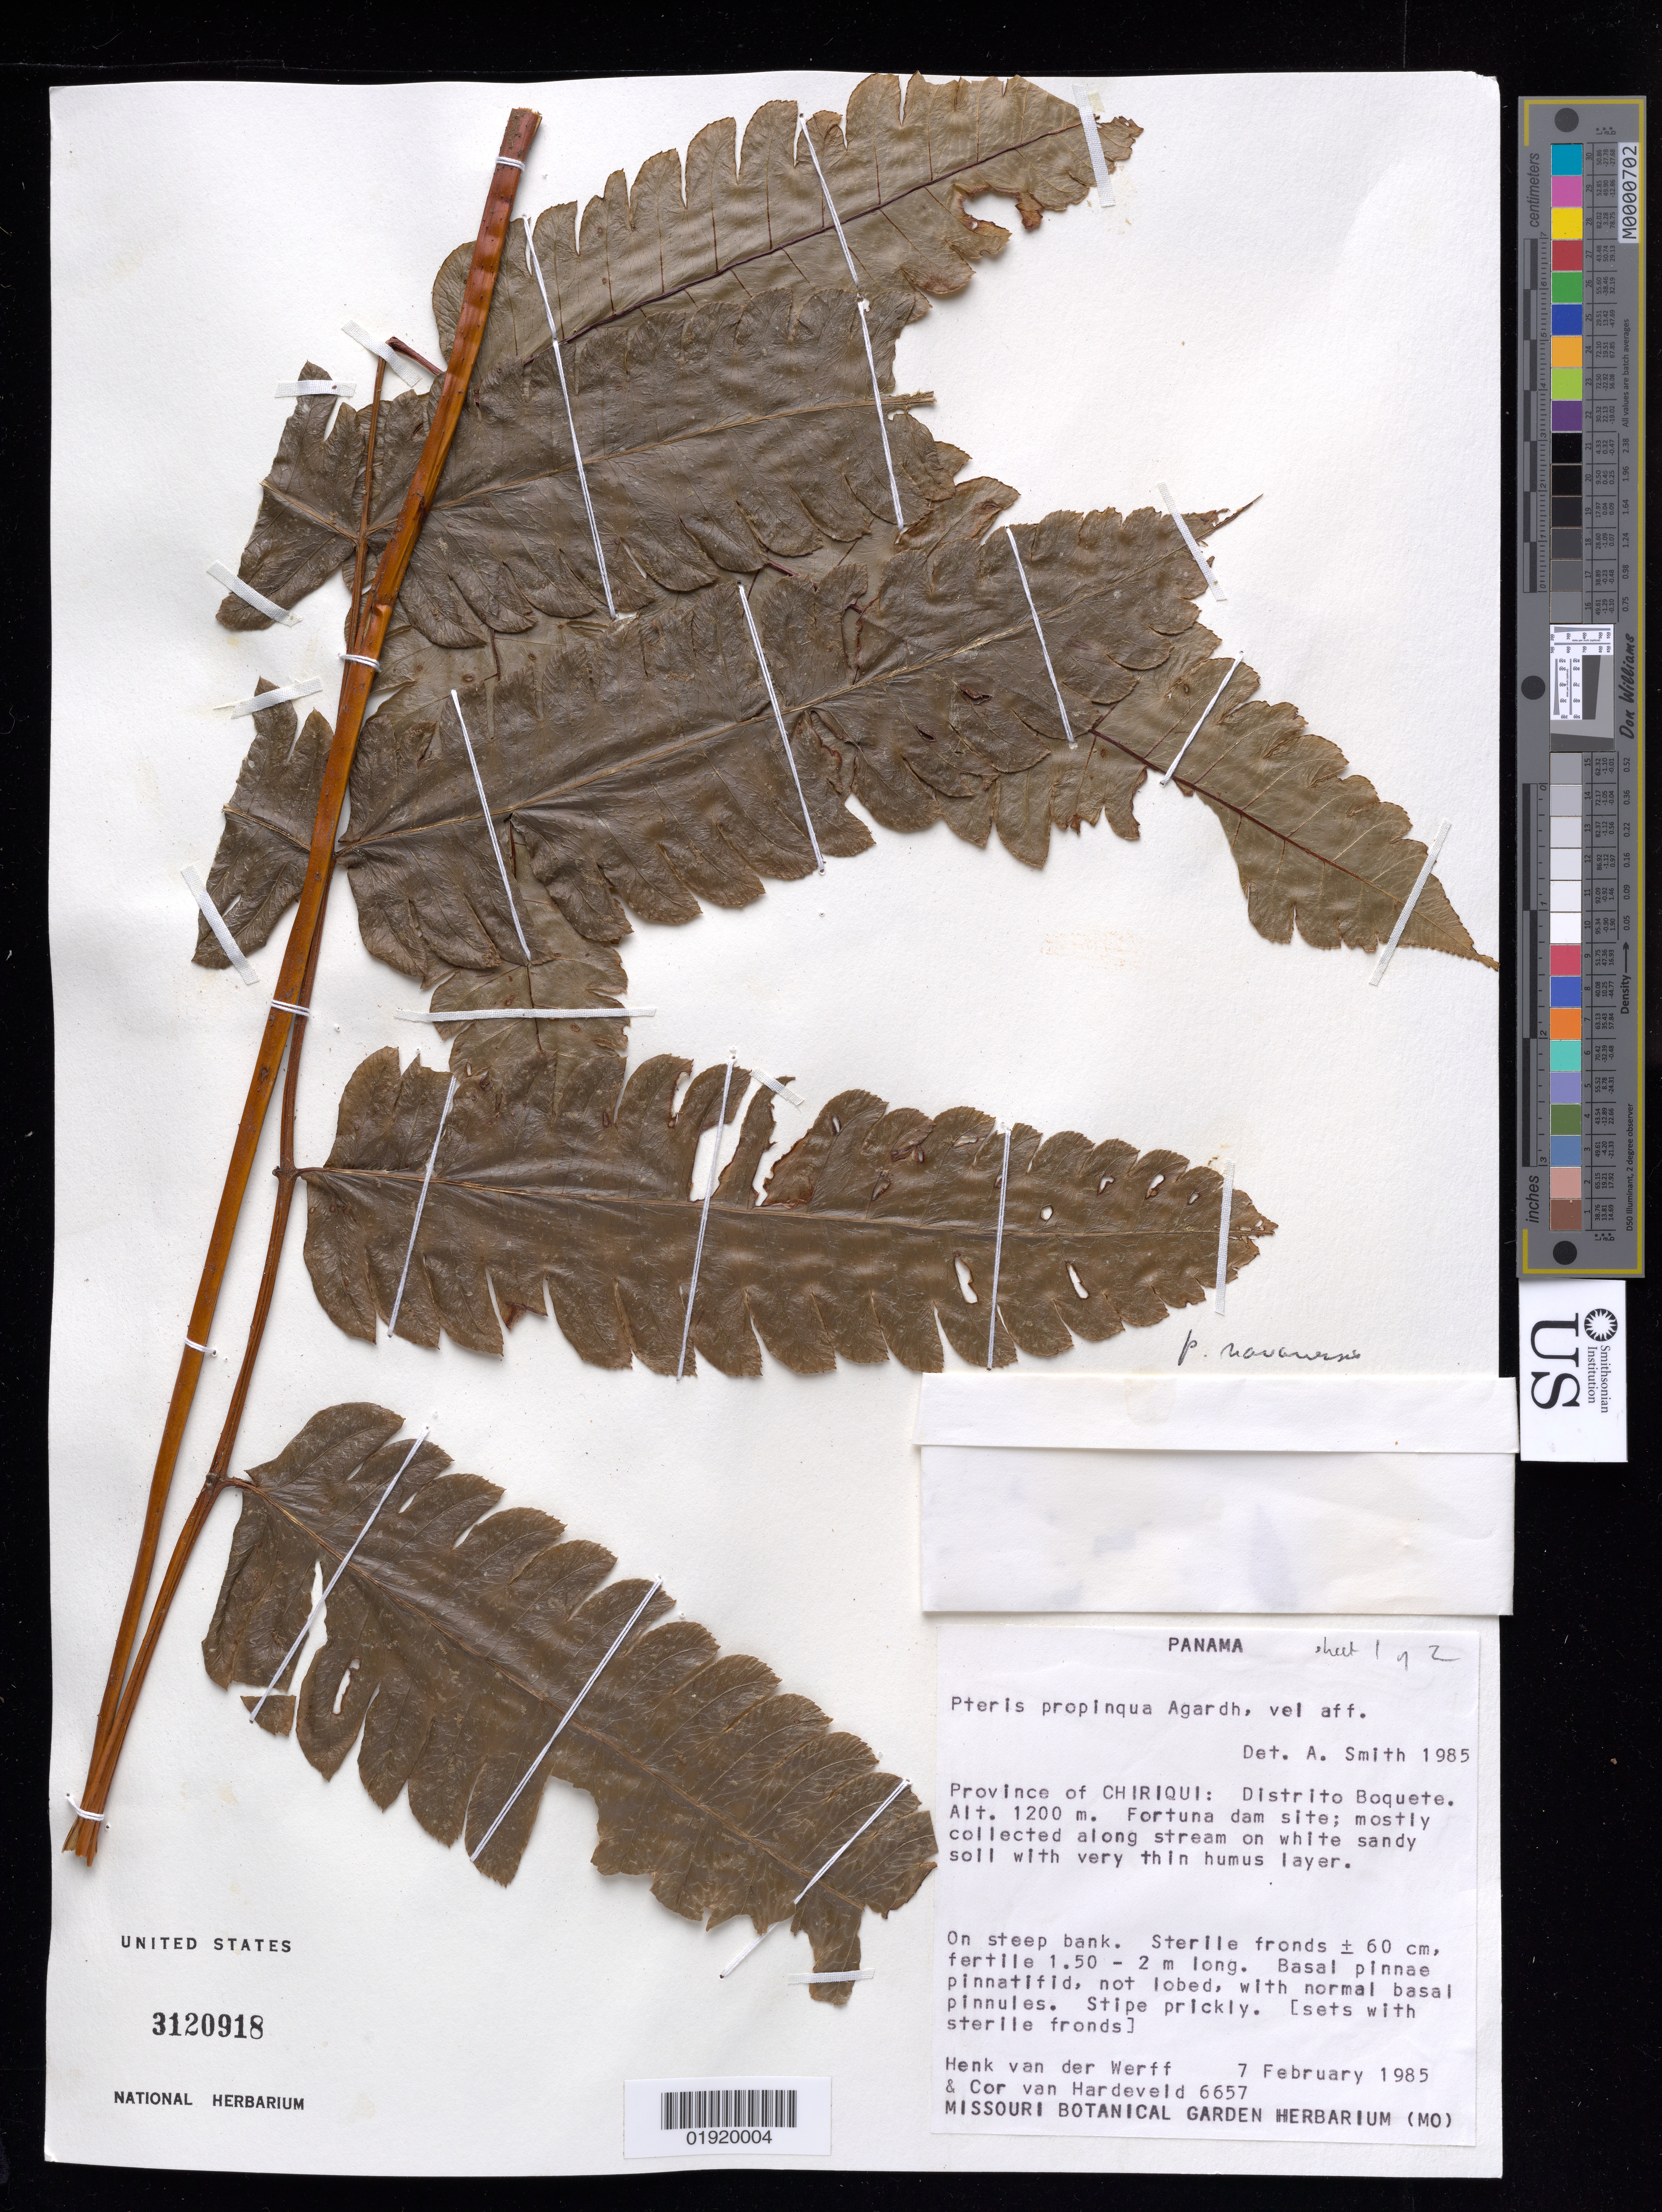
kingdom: Plantae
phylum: Tracheophyta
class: Polypodiopsida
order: Polypodiales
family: Pteridaceae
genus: Pteris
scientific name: Pteris propinqua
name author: J. Agardh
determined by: Smith, A.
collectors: H. van der Werff & C. Van Hardeveld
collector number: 6657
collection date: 1985-02-07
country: Panama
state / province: Chiriqui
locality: Province of Chiriqui: Distrito Boquete. Fortuna dam site; mostly collected along stream on white sandy soil with very thin humus layer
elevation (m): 1200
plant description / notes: Note attached (unsigned, undated) identifies as "Isot[ype] of Pt. conformis Moran ined. 1988"; name apparently never published; duplicate at MO identified by Moran (1989) as Pteris speciosa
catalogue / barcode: US 3120918